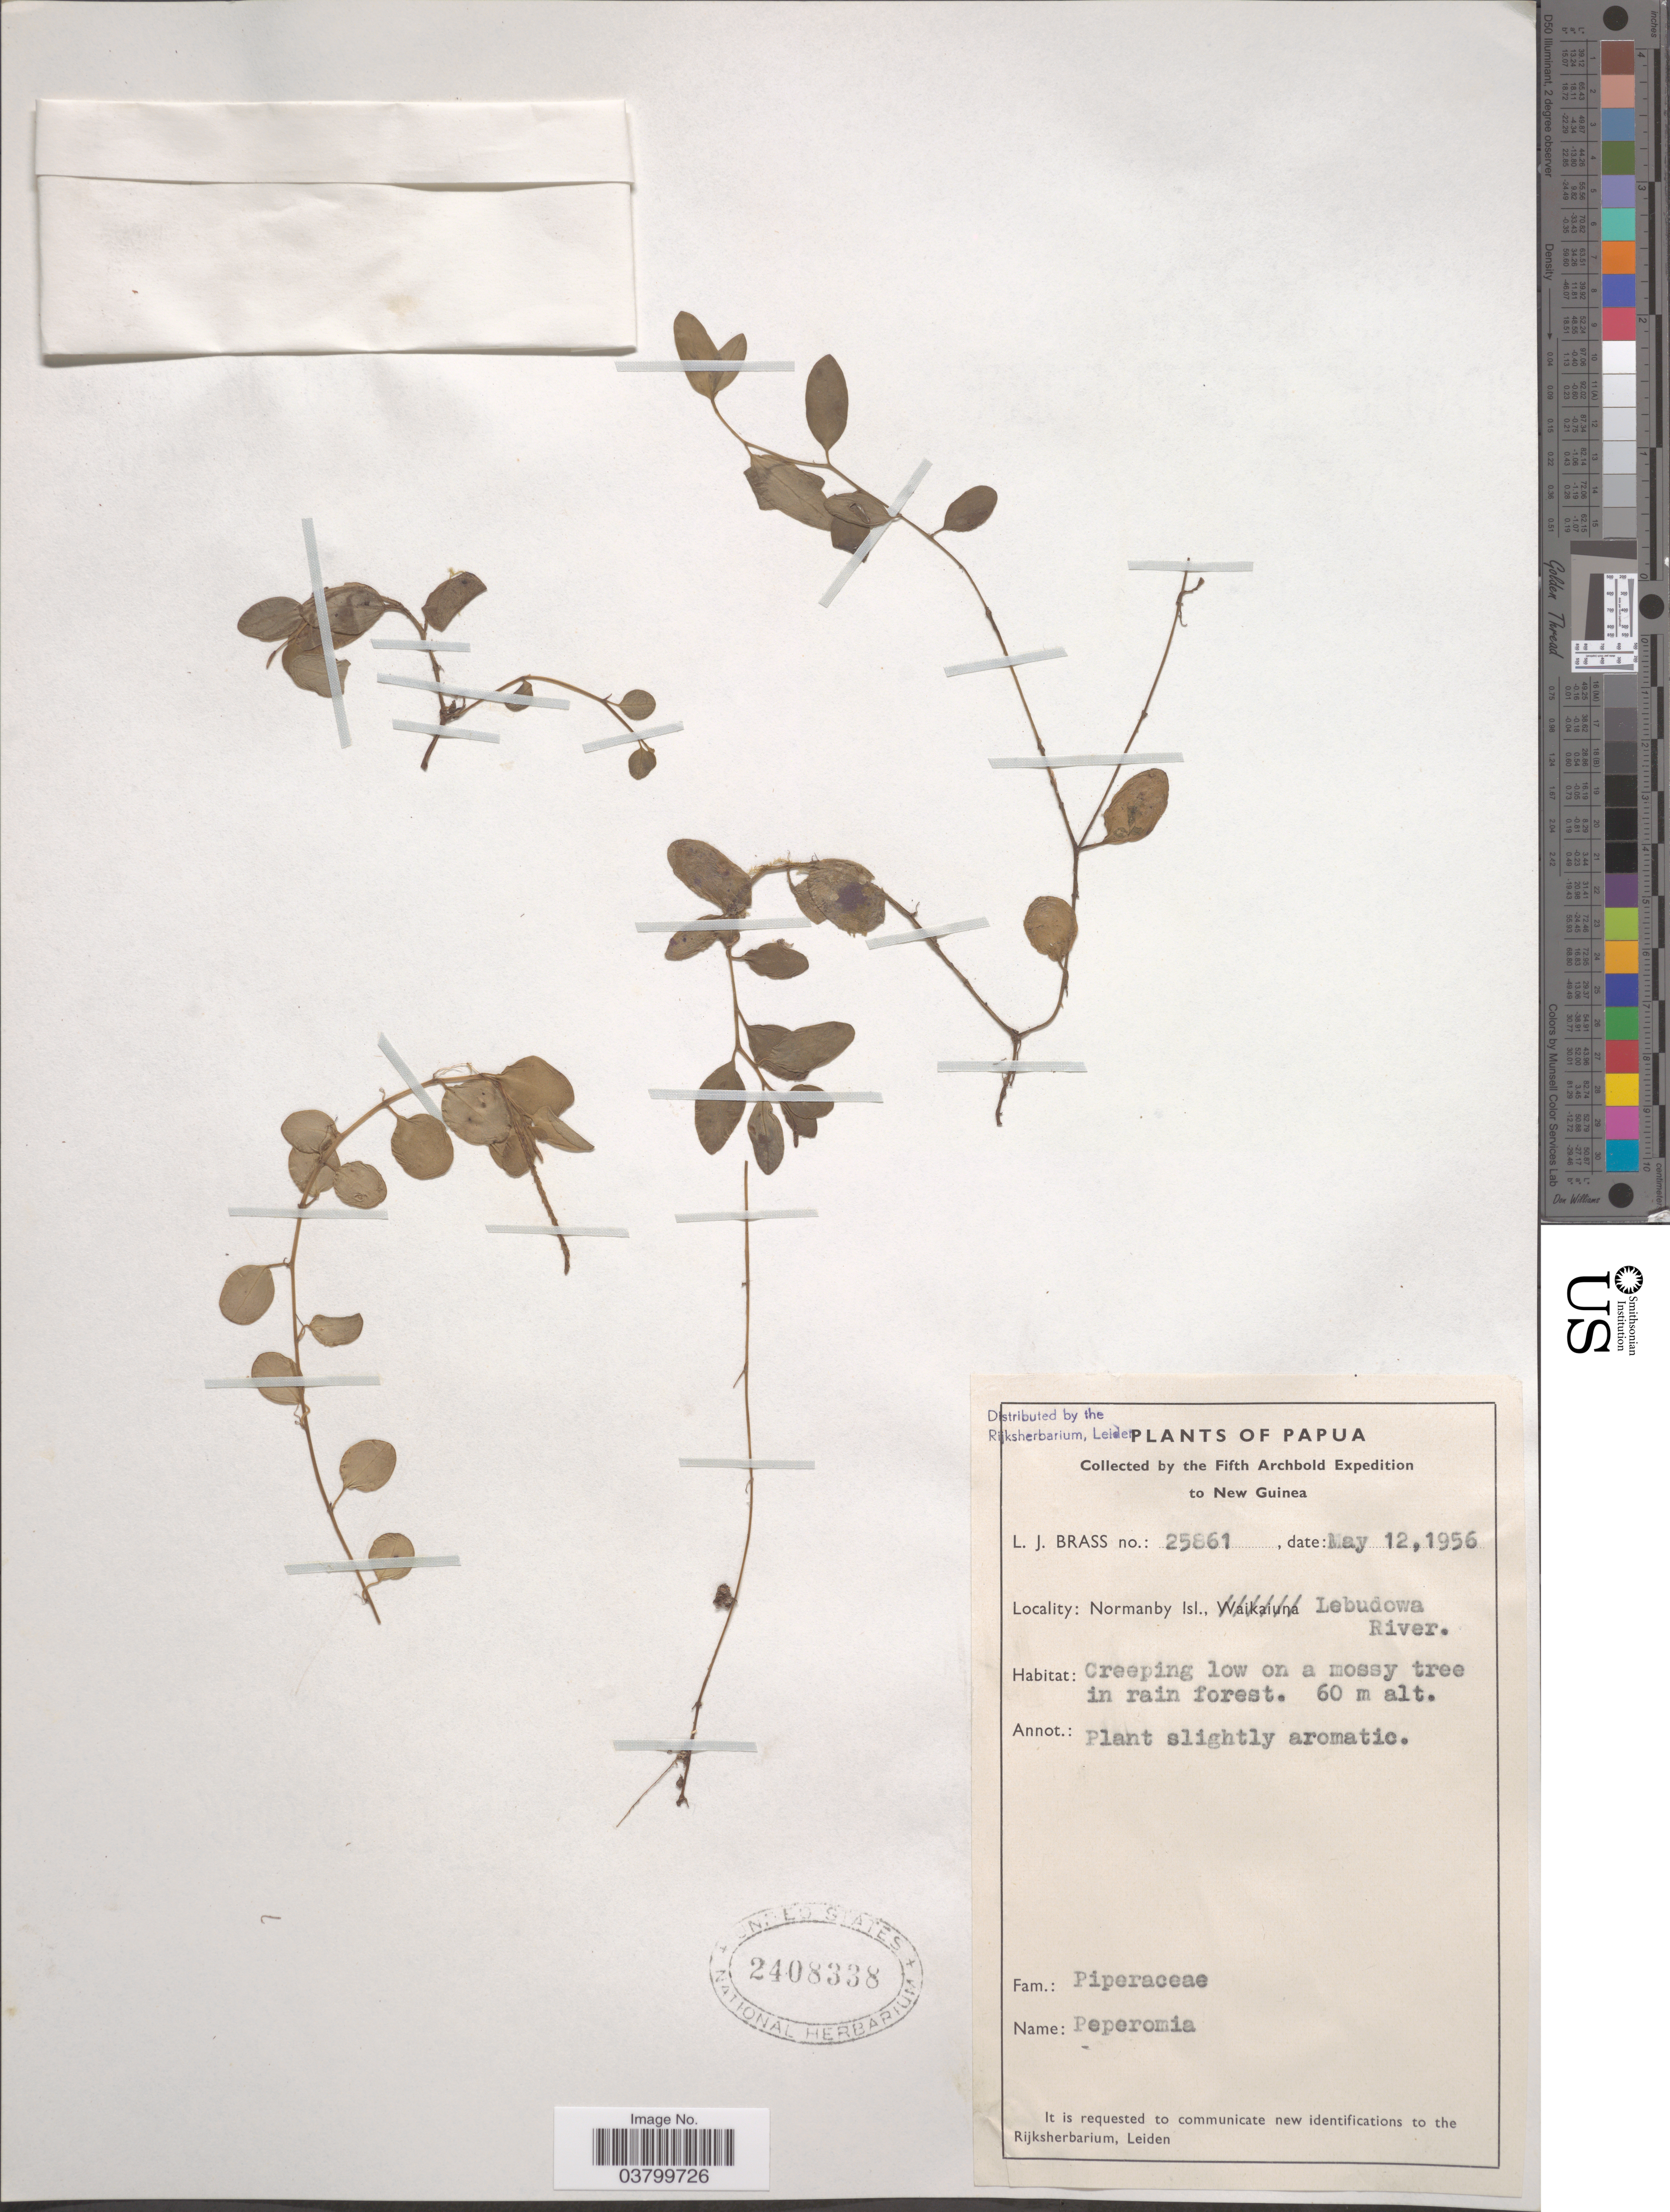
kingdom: Plantae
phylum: Tracheophyta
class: Magnoliopsida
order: Piperales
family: Piperaceae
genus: Peperomia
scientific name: Peperomia sp.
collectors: L. J. Brass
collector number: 25861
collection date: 1956-05-12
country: Papua New Guinea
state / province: Milne Bay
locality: New Guinea. Normanby Isl. Lebudowa River.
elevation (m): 60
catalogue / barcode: US 2408338